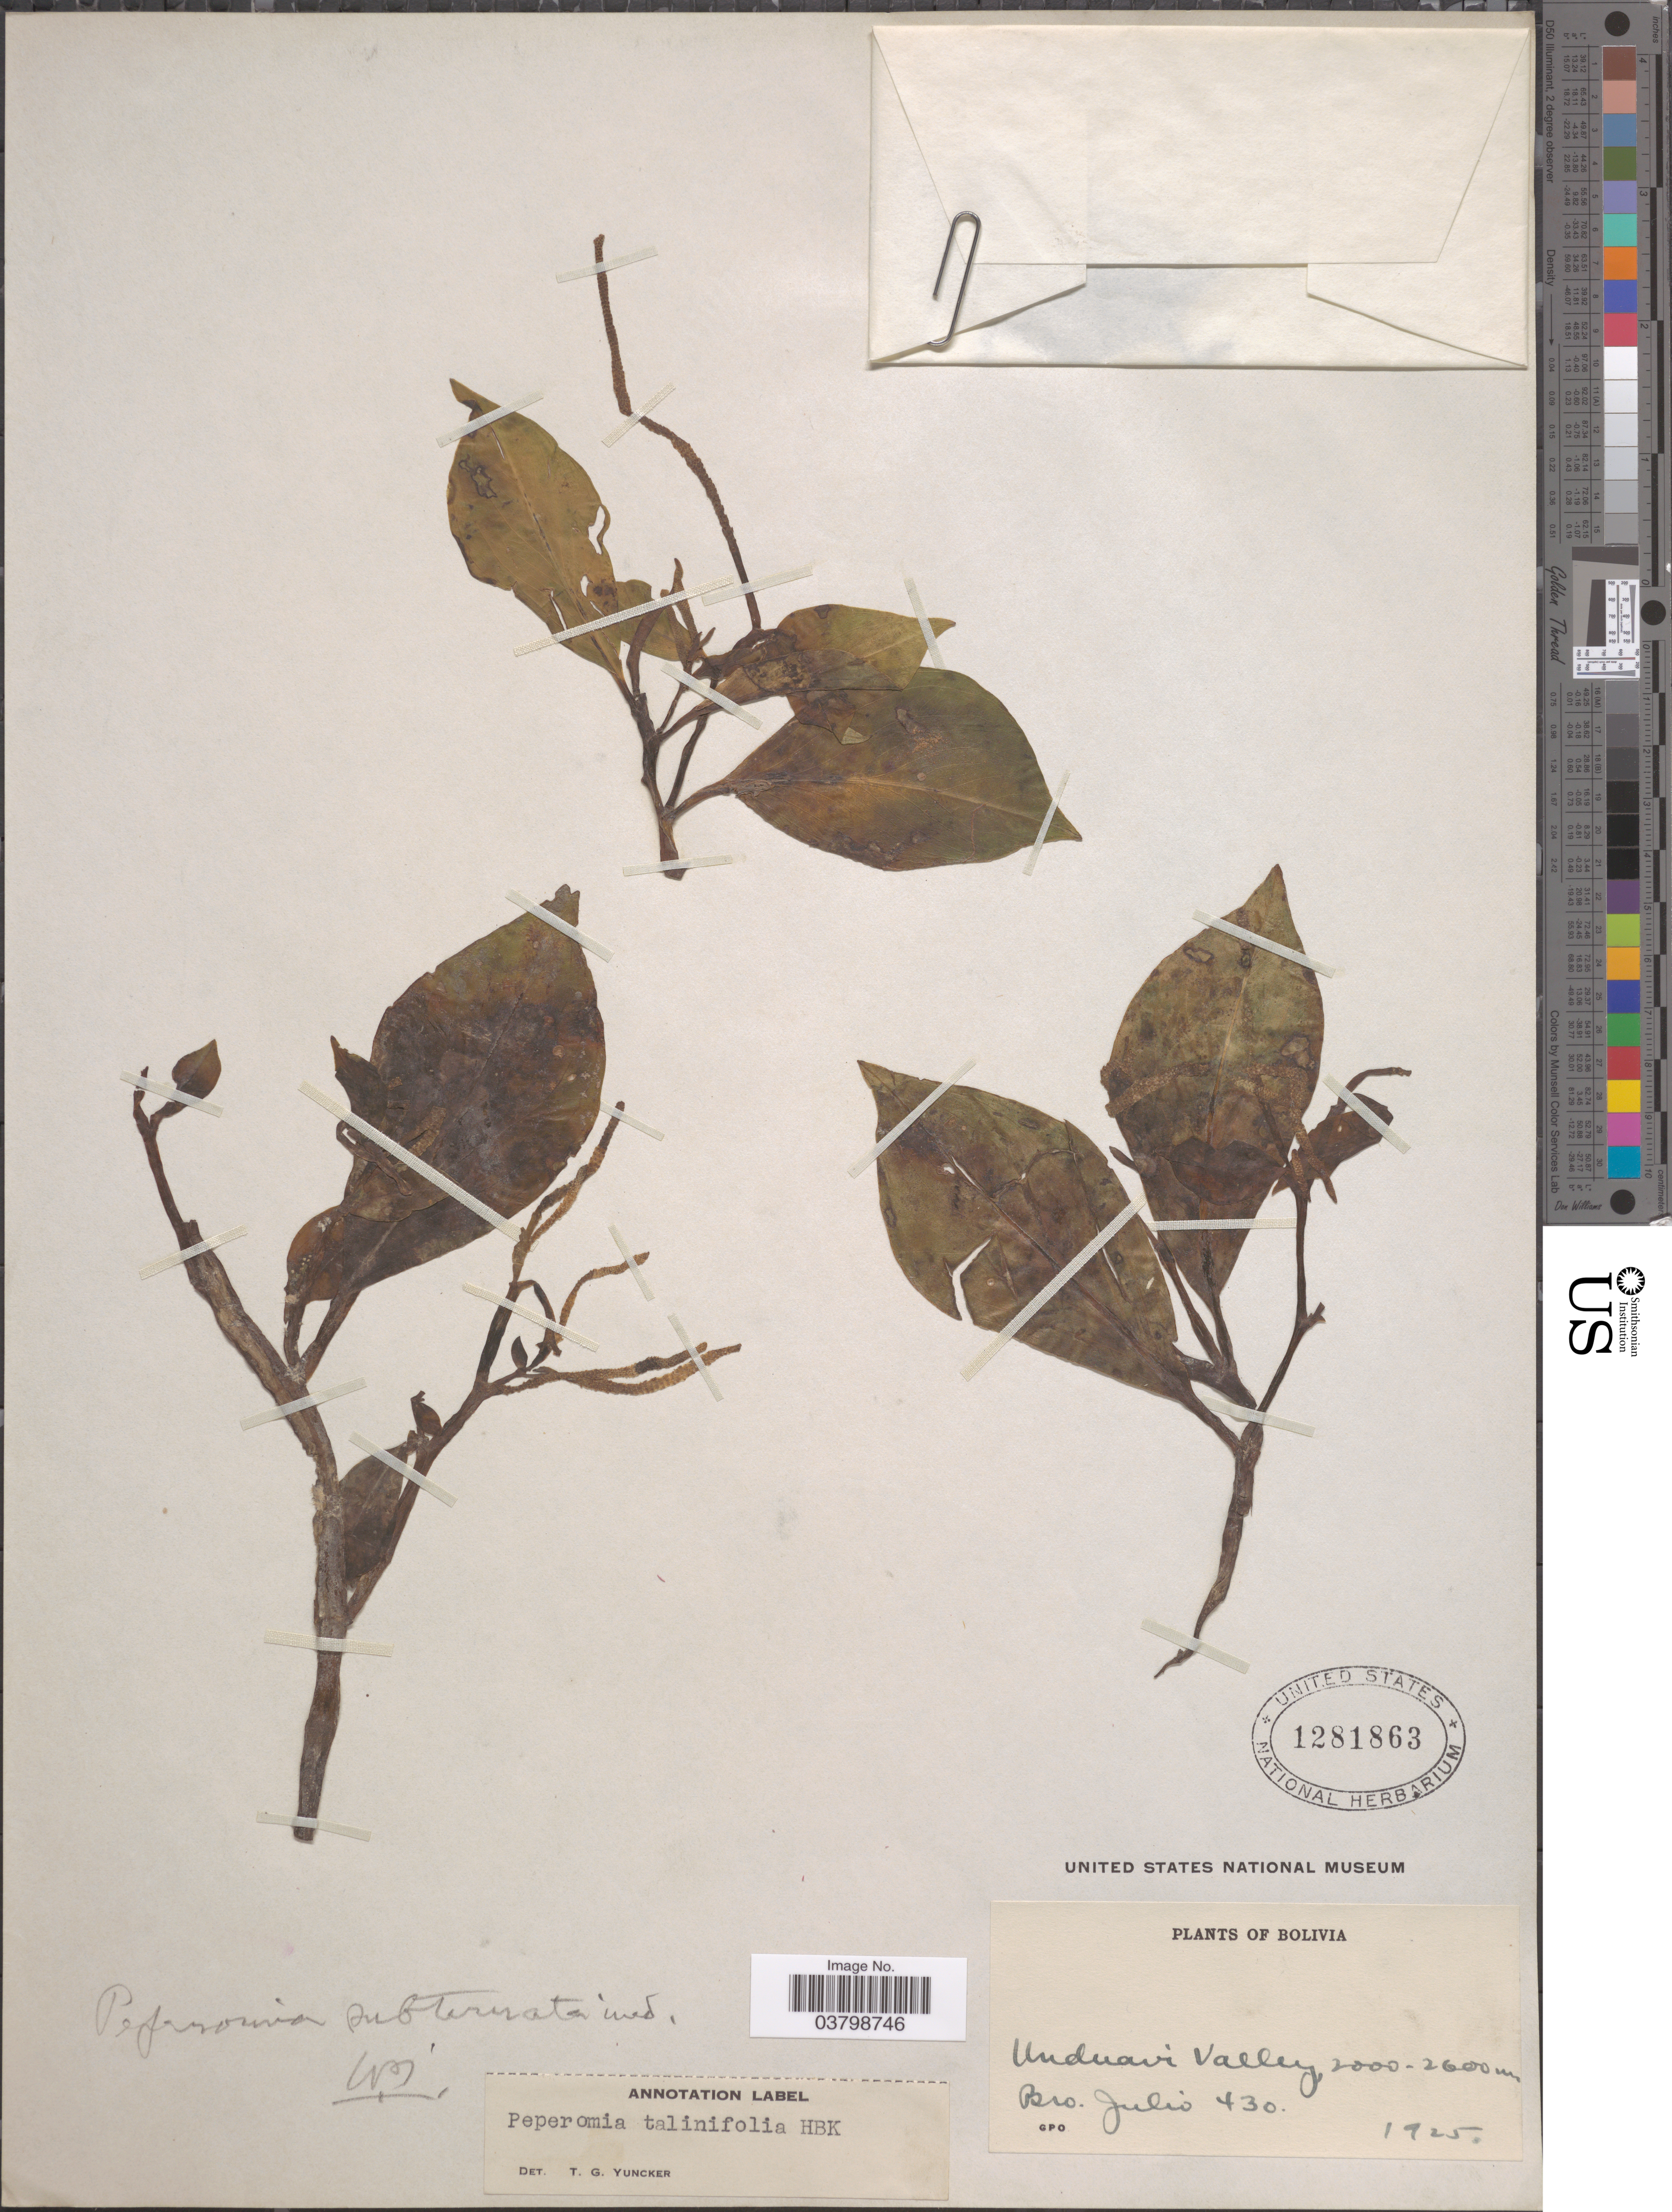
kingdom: Plantae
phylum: Tracheophyta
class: Magnoliopsida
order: Piperales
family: Piperaceae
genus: Peperomia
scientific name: Peperomia talinifolia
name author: Kunth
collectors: Bro. Julio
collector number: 430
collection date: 1925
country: Bolivia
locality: Unduavi Valley.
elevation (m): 2000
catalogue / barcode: US 1281863